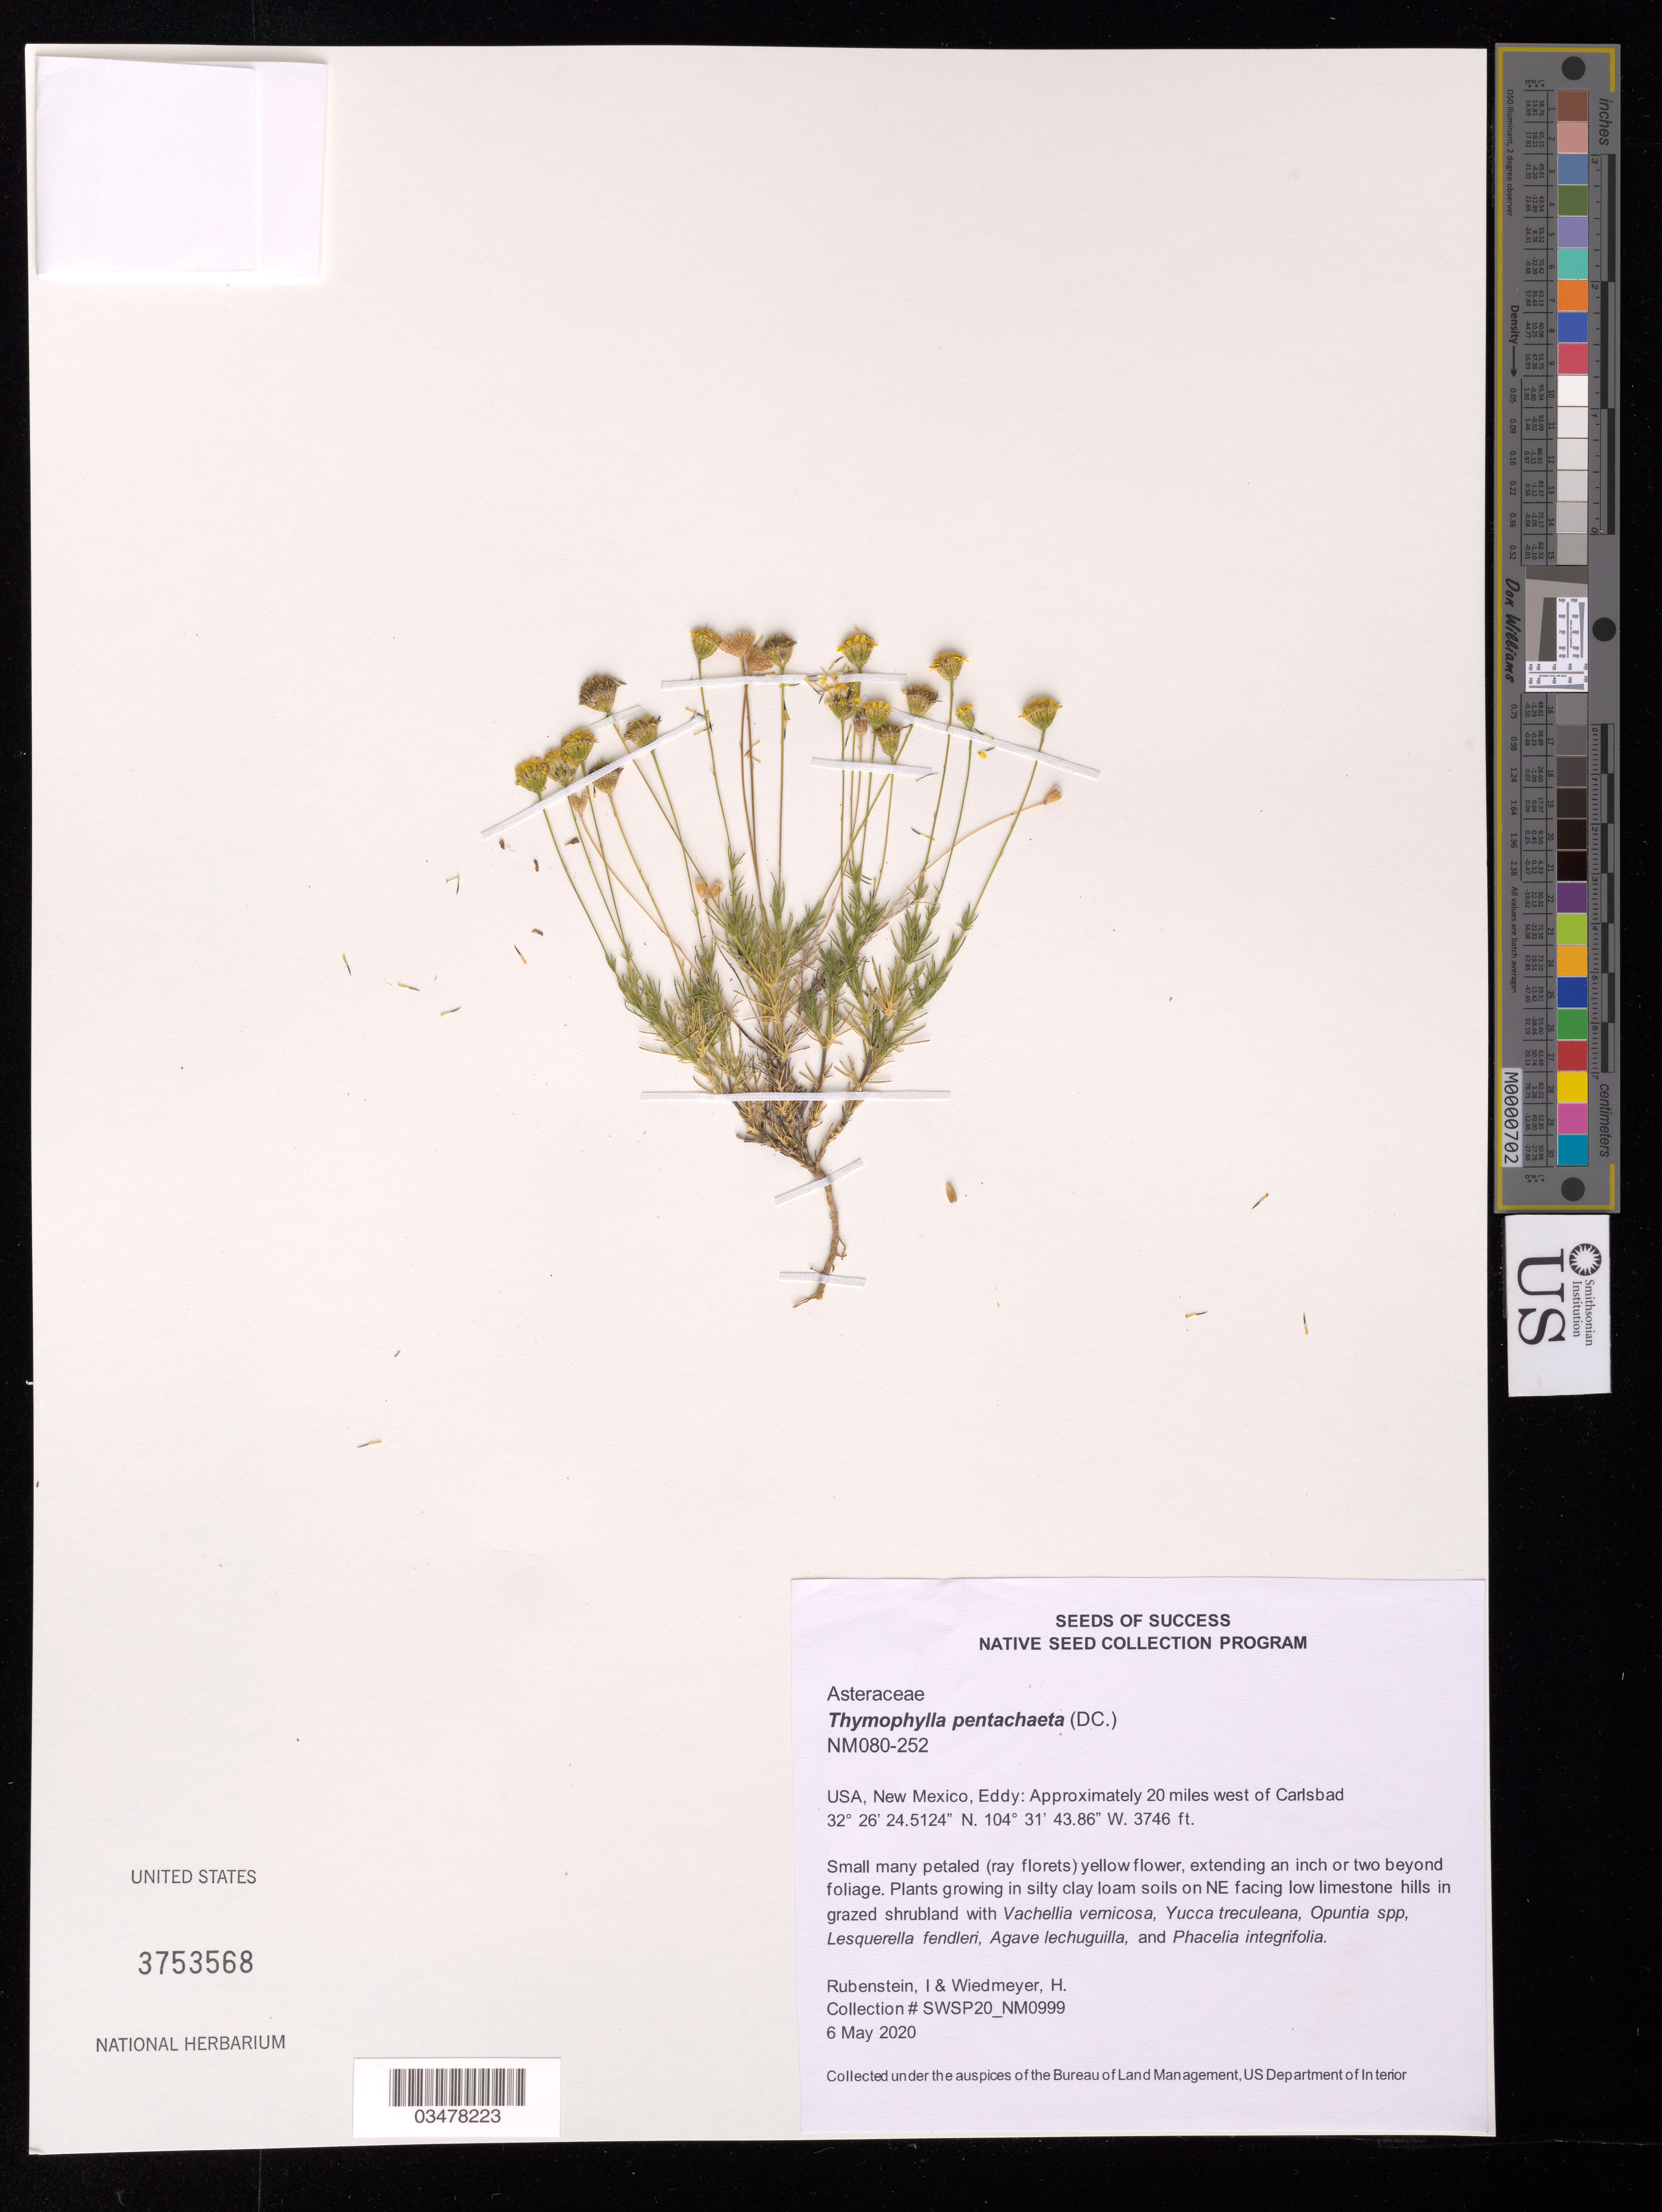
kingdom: Plantae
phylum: Tracheophyta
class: Magnoliopsida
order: Asterales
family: Asteraceae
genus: Thymophylla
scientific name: Thymophylla pentachaeta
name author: (DC.) Small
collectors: I. Rubenstein & H. Wiedmeyer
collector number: NM080-252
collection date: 2020-05-06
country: United States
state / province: New Mexico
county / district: Eddy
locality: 20 mi. W of Carlsbad.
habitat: Silty clay loam soils on limestone hills in grazed shrubland. With Vachellia vernicosa, Yucca treculeana, Opuntia sp., etc.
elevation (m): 1142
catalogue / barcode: US 3753568